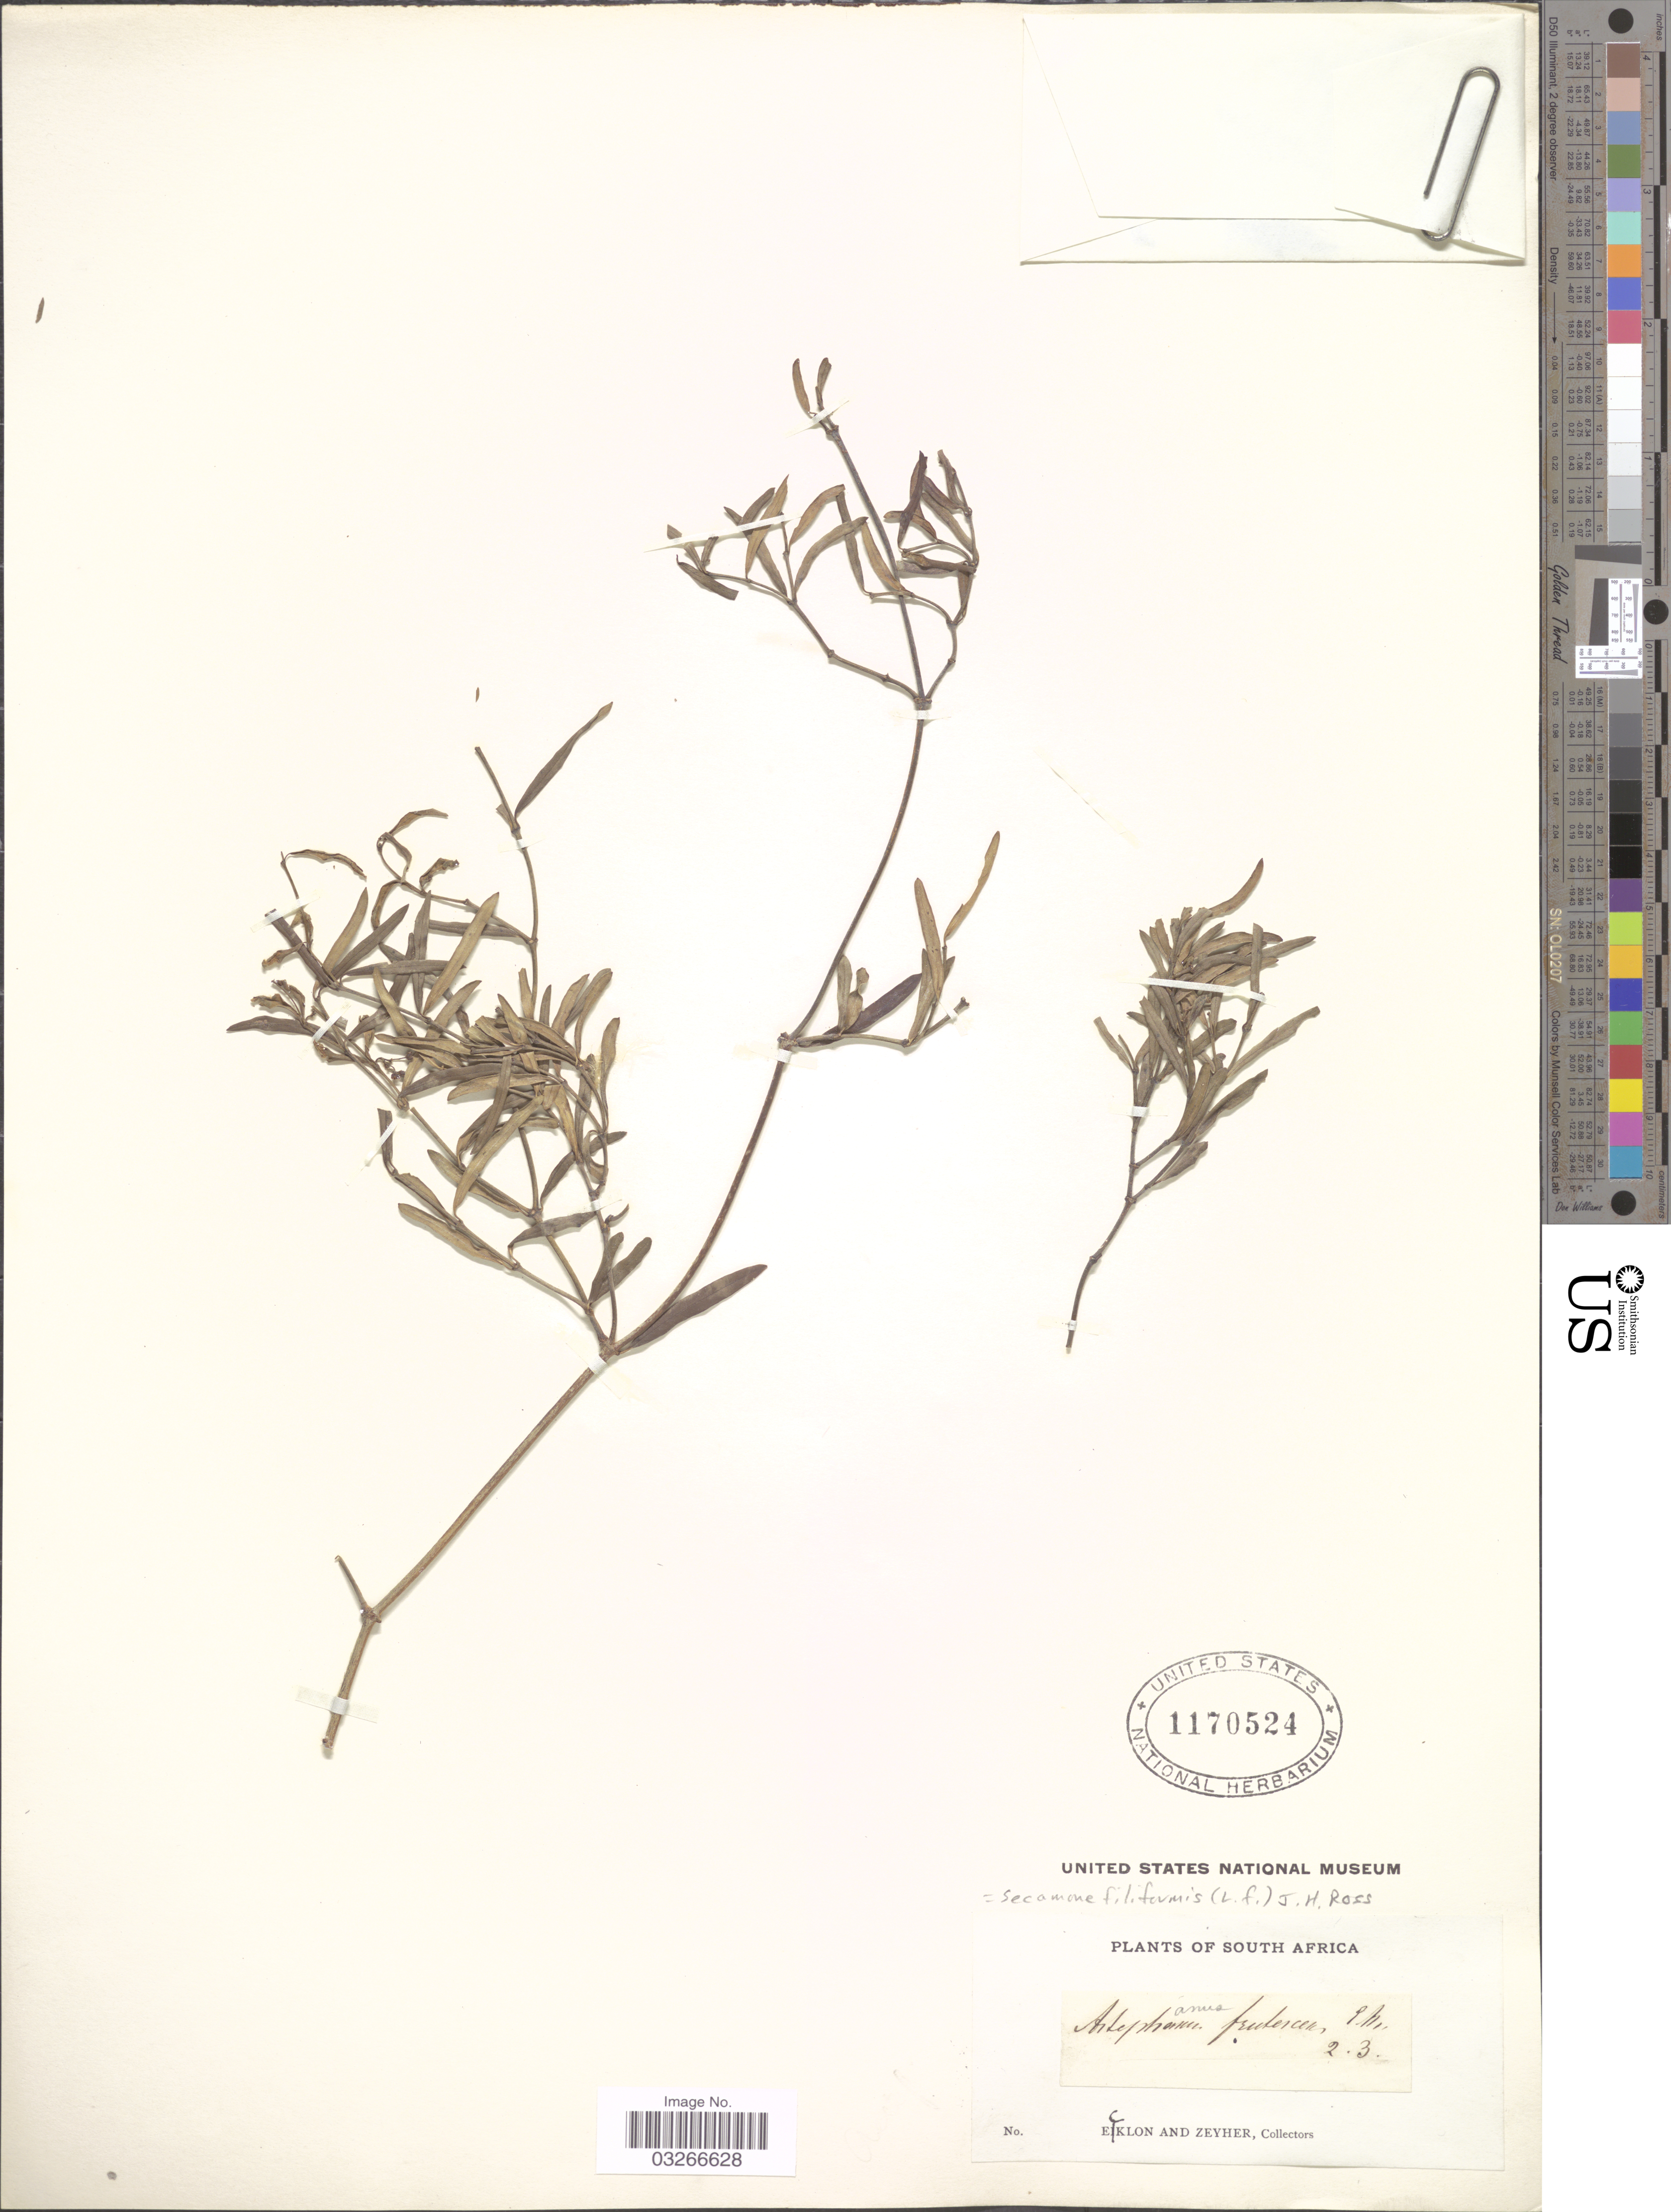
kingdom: Plantae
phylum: Tracheophyta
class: Magnoliopsida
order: Gentianales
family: Apocynaceae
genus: Secamone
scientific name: Secamone filiformis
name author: J. H. Ross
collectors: -. Ecklon & -. Zeyher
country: South Africa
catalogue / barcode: US 1170524